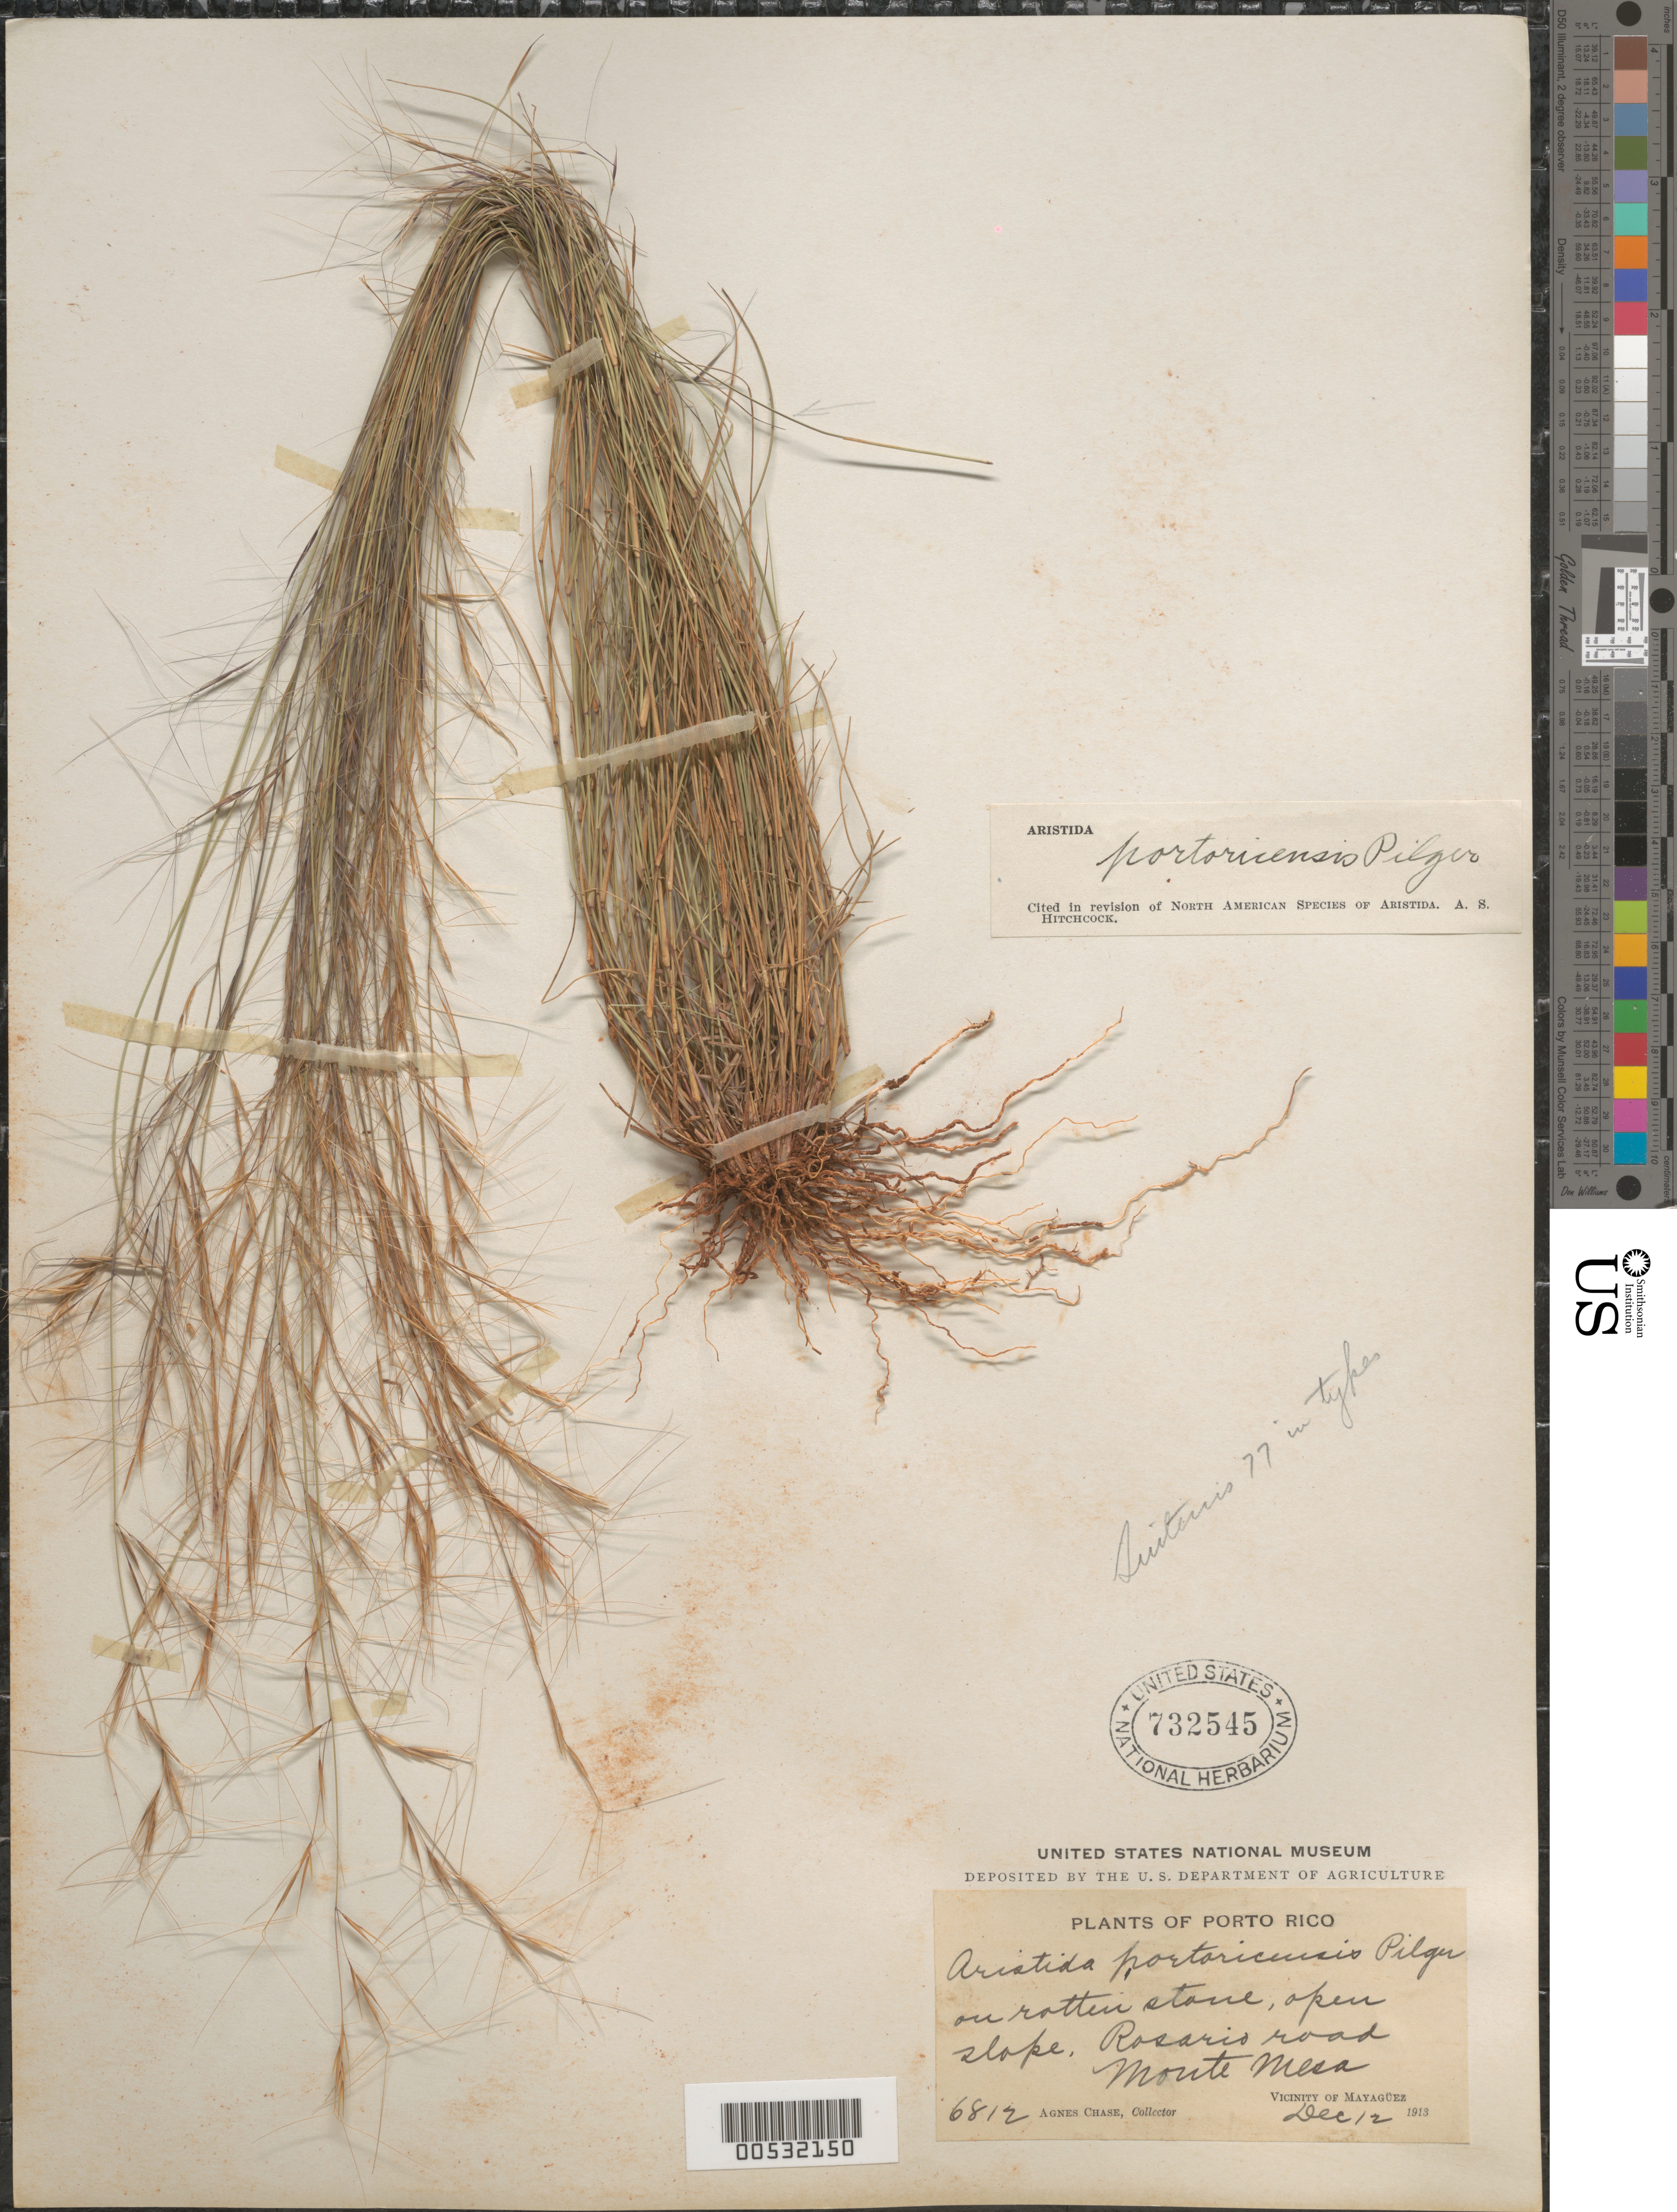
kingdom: Plantae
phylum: Tracheophyta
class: Liliopsida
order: Poales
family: Poaceae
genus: Aristida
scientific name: Aristida portoricensis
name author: Pilg. in Urb.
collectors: A. Chase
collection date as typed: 12 Dec 1913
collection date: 1913-12-12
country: Puerto Rico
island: Greater Antilles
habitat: On rotten stone, open slope.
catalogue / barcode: US 732545